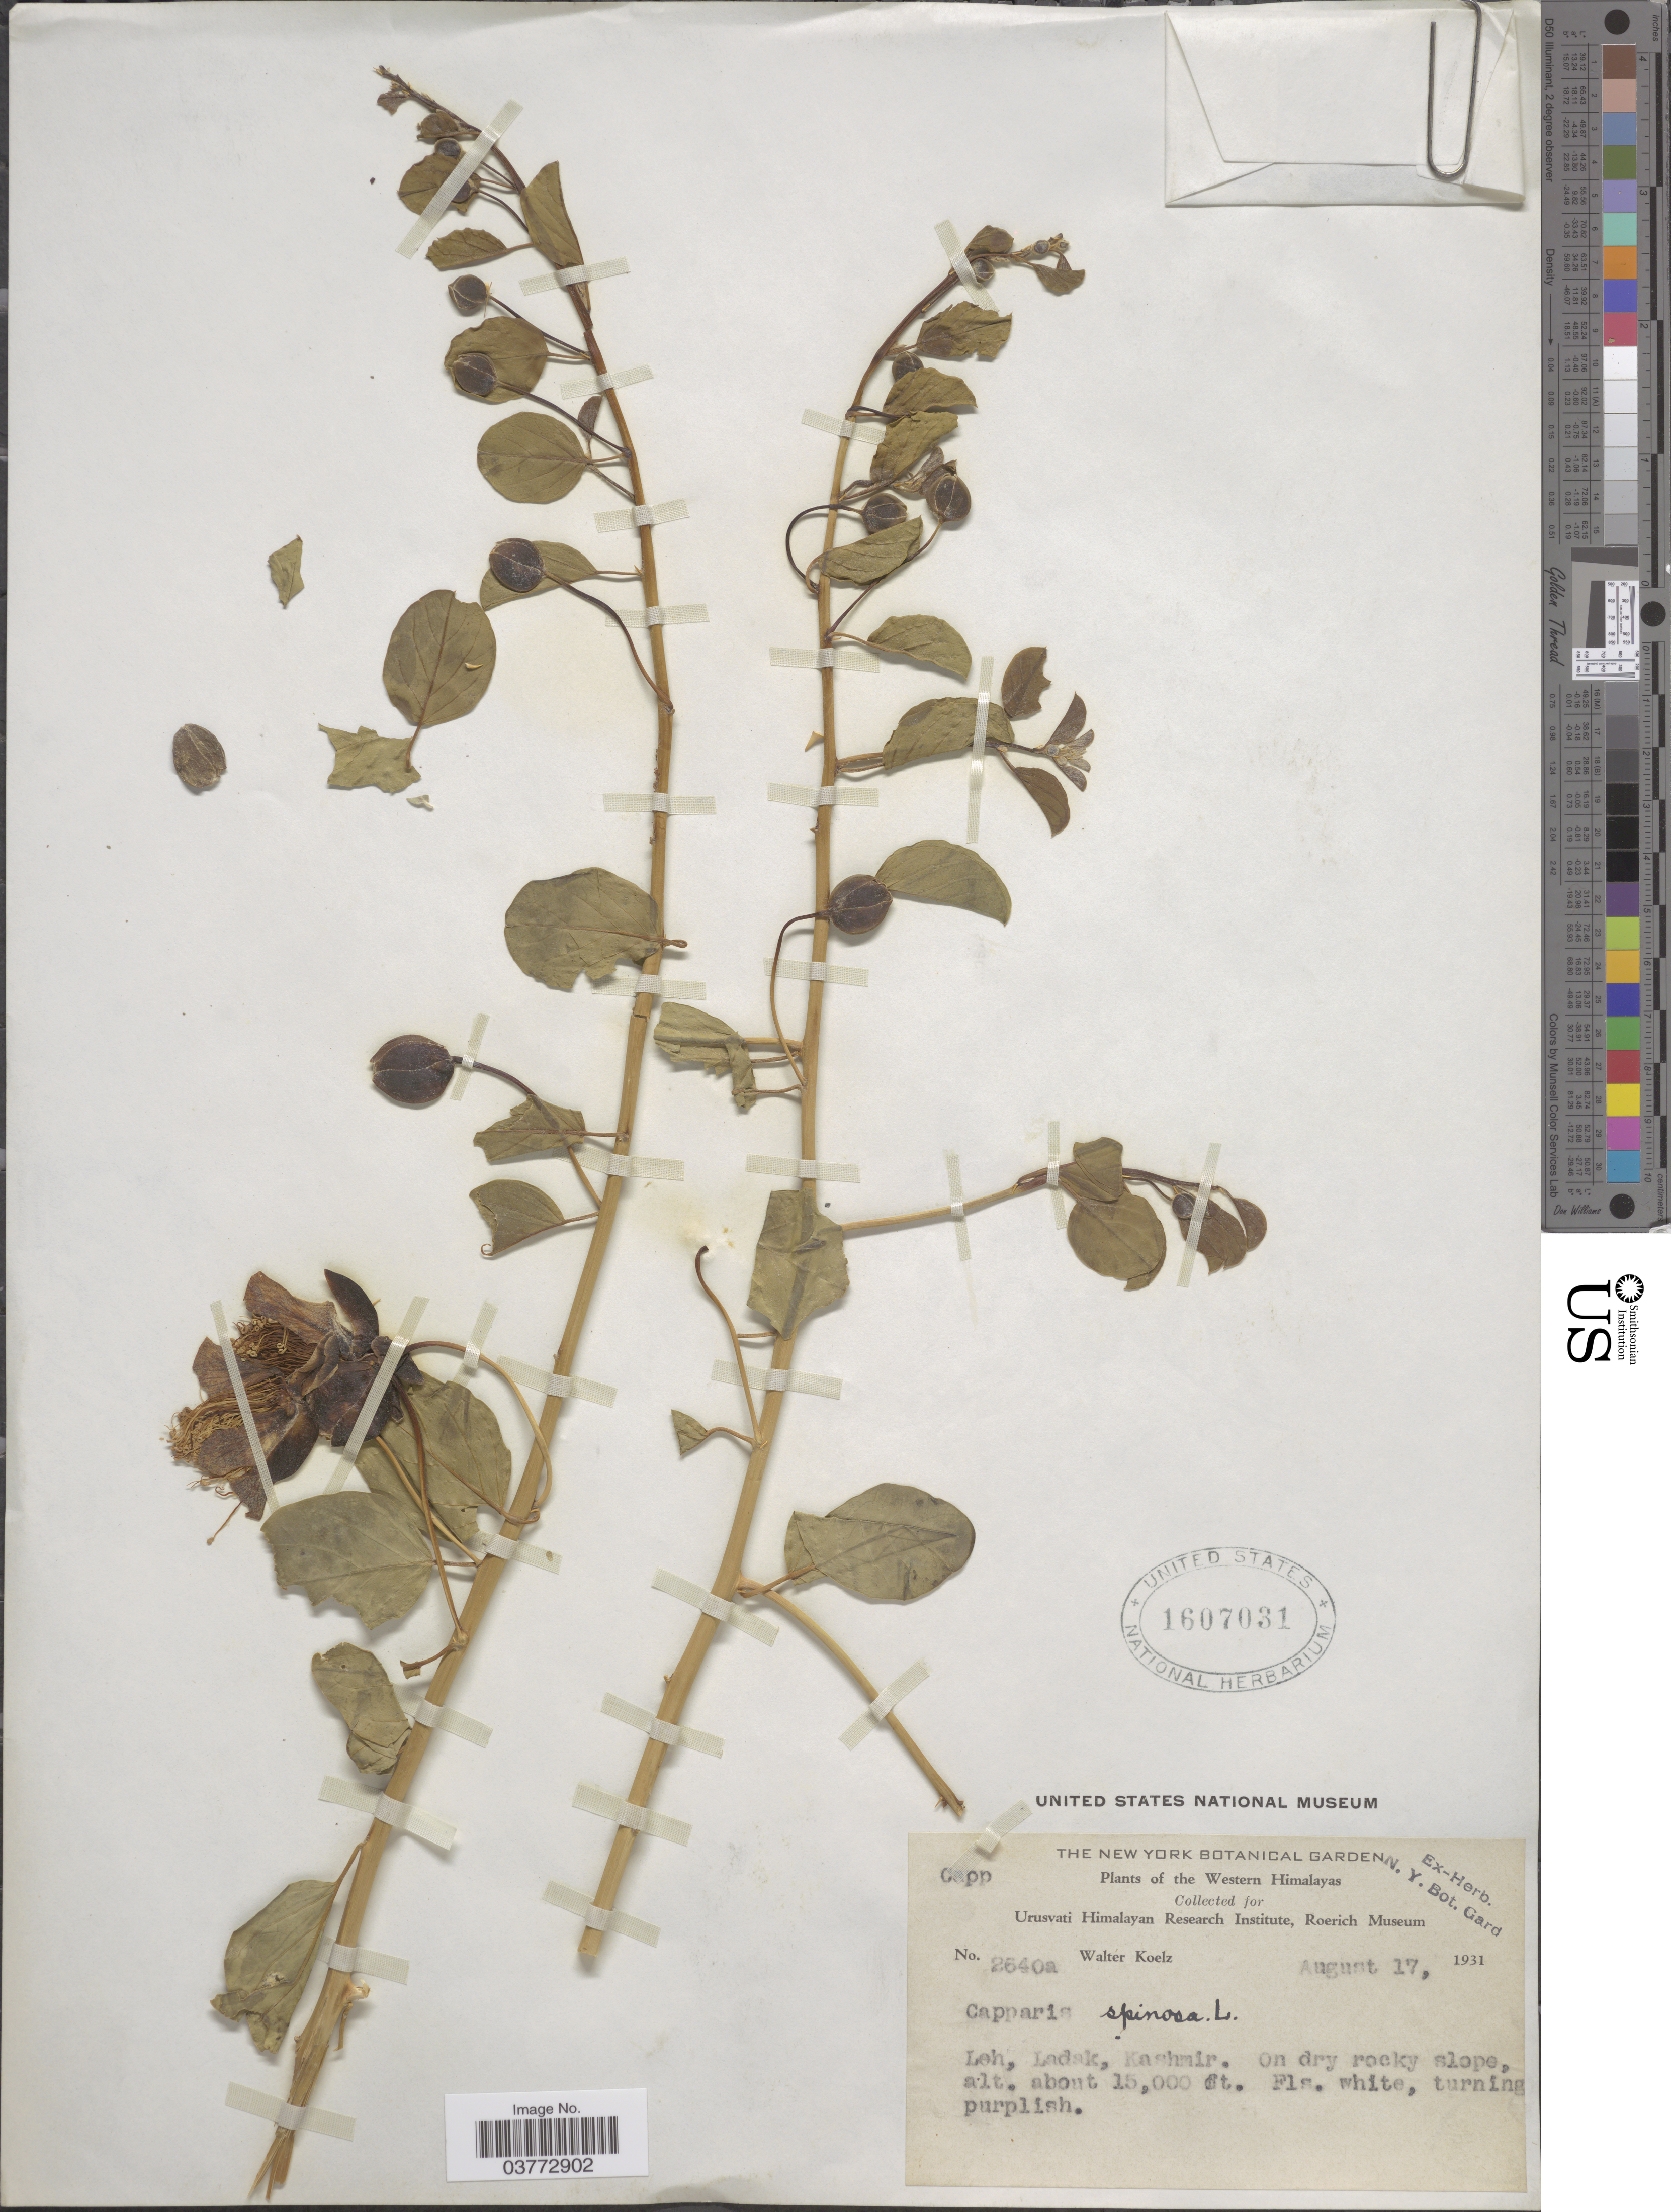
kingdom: Plantae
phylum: Tracheophyta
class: Magnoliopsida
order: Brassicales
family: Capparaceae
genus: Capparis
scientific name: Capparis sicula subsp. sicula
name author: Veill. ex Duhamel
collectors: W. N. Koelz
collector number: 2640a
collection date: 1931-08-17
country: India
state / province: Ladakh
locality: The Western Himalayas. Leh, Ladak, Kashmir.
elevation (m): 4572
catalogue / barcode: US 1607031